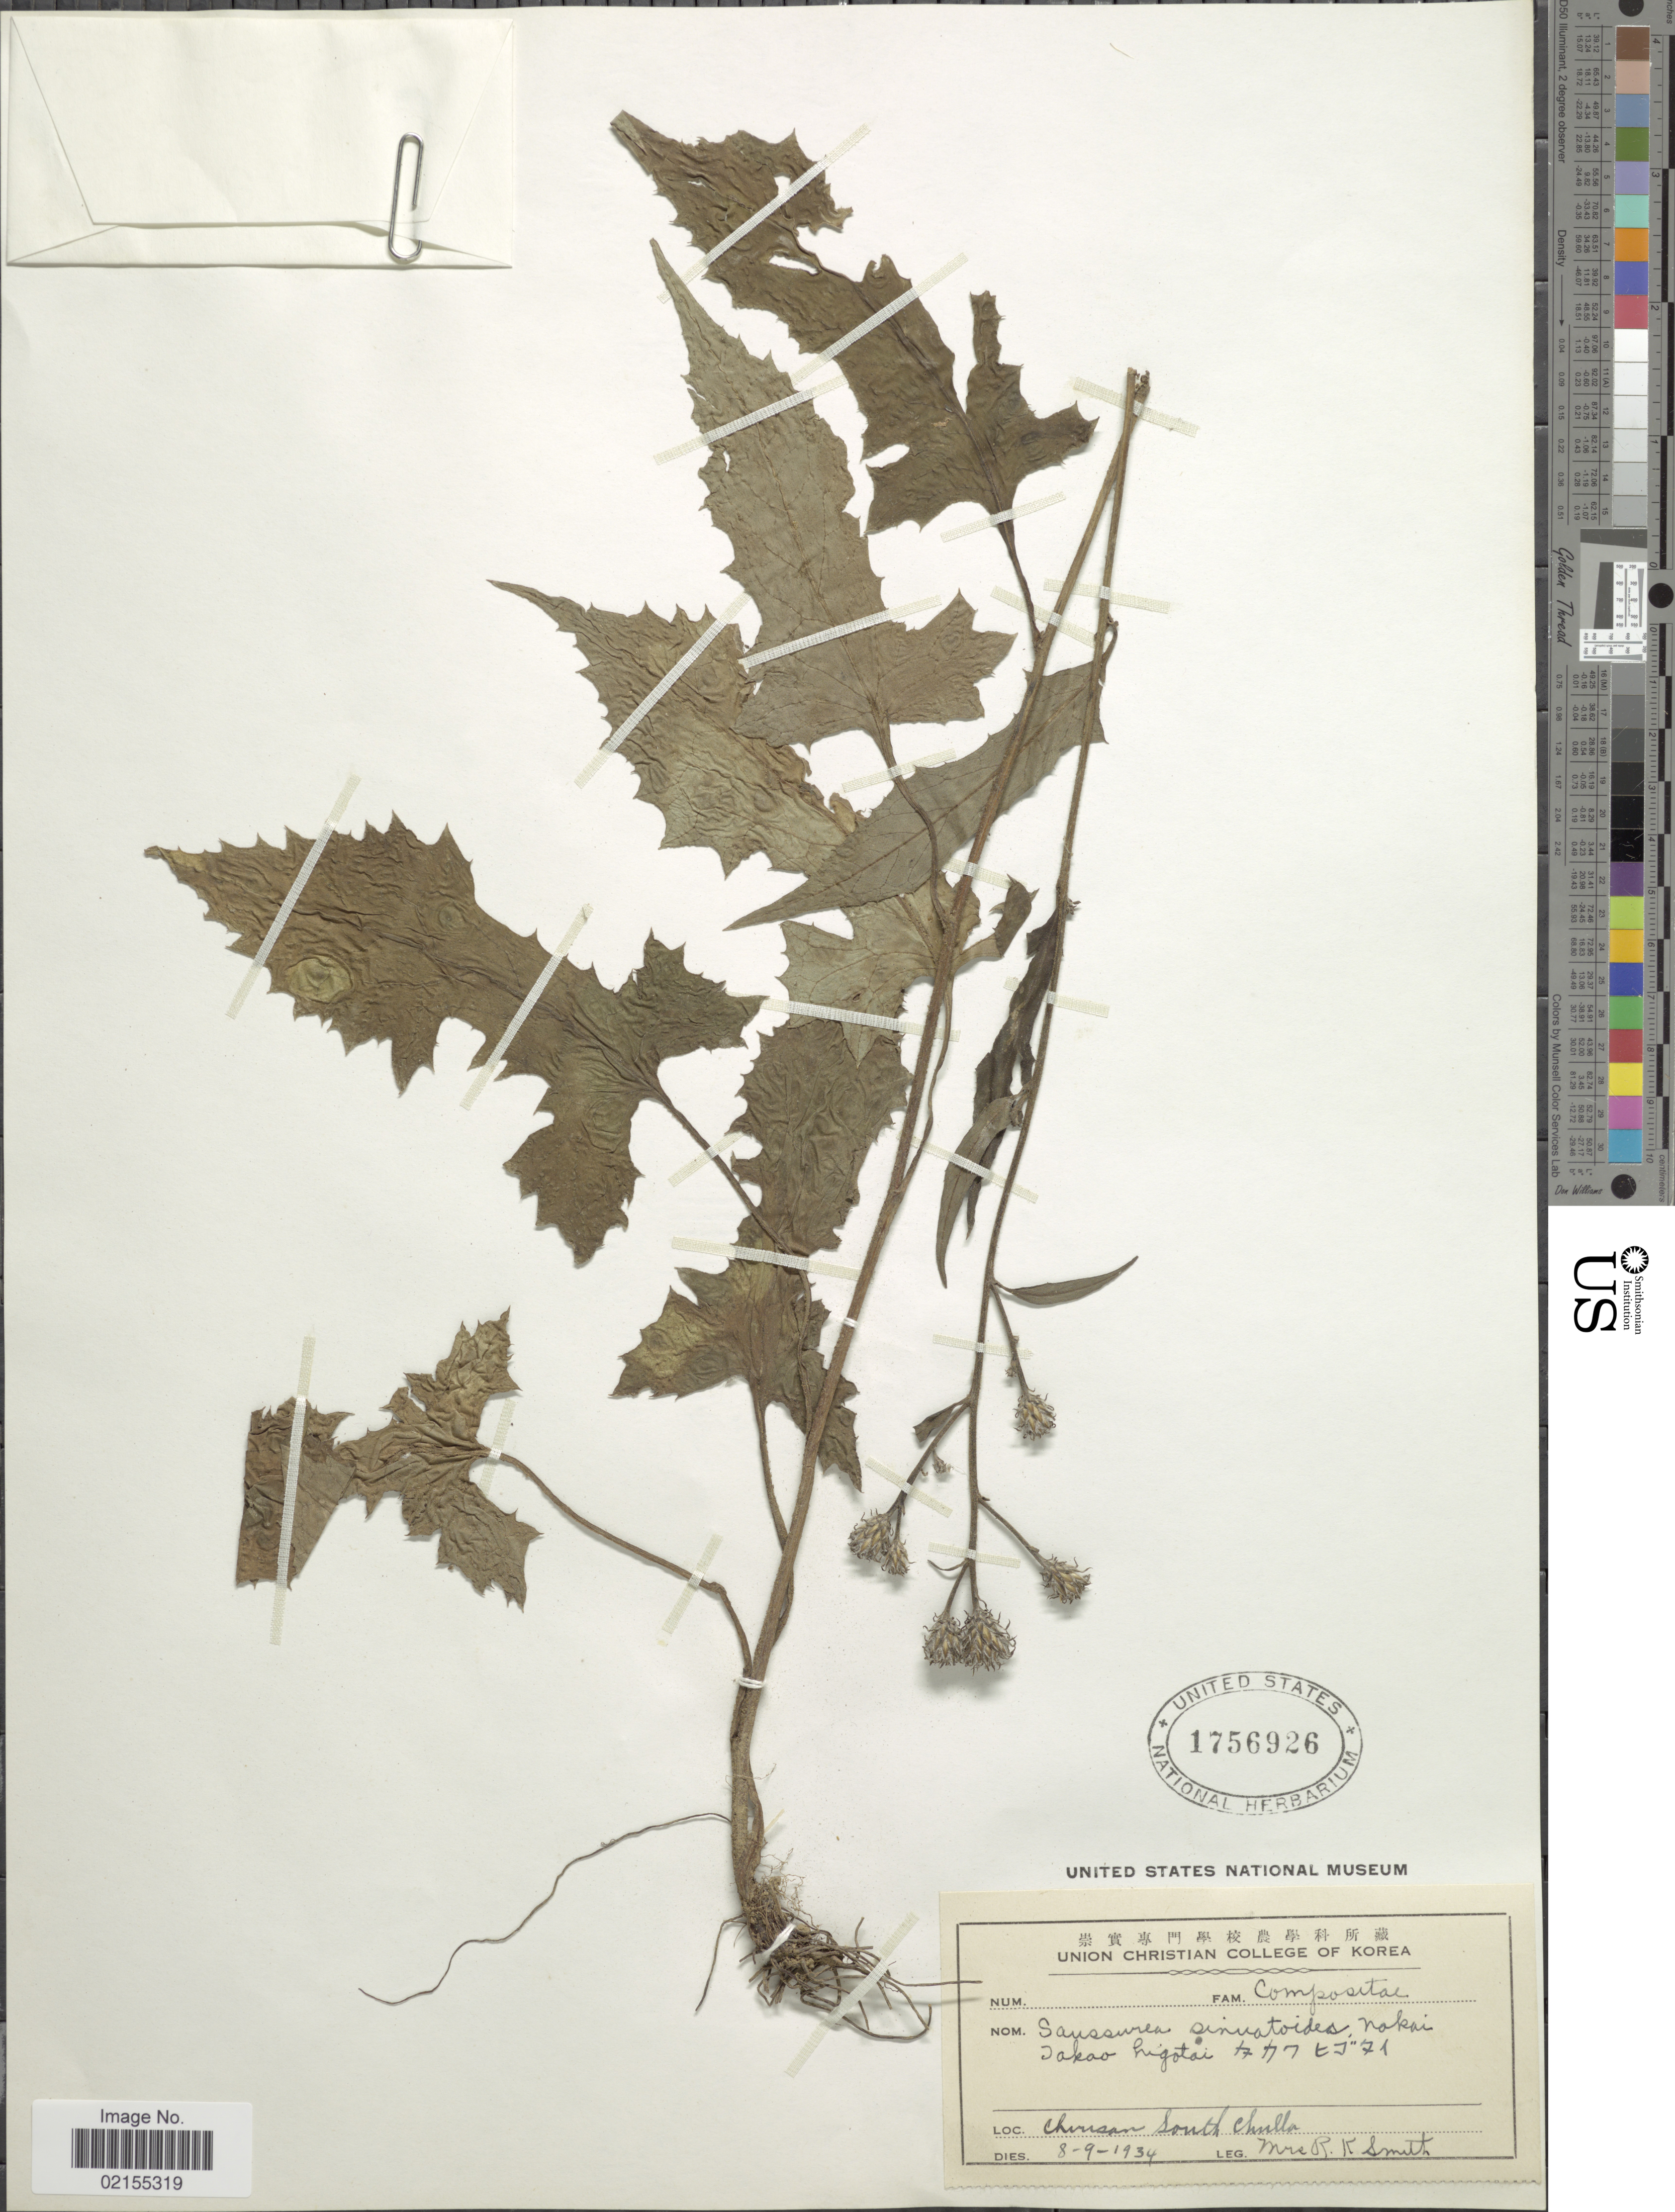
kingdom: Plantae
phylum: Tracheophyta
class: Magnoliopsida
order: Asterales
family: Asteraceae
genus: Saussurea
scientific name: Saussurea sinuatoides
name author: Nakai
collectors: Mrs. R. K. Smith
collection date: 1934-09-08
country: South Korea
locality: Chirisan South Chulla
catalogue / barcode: US 1756926